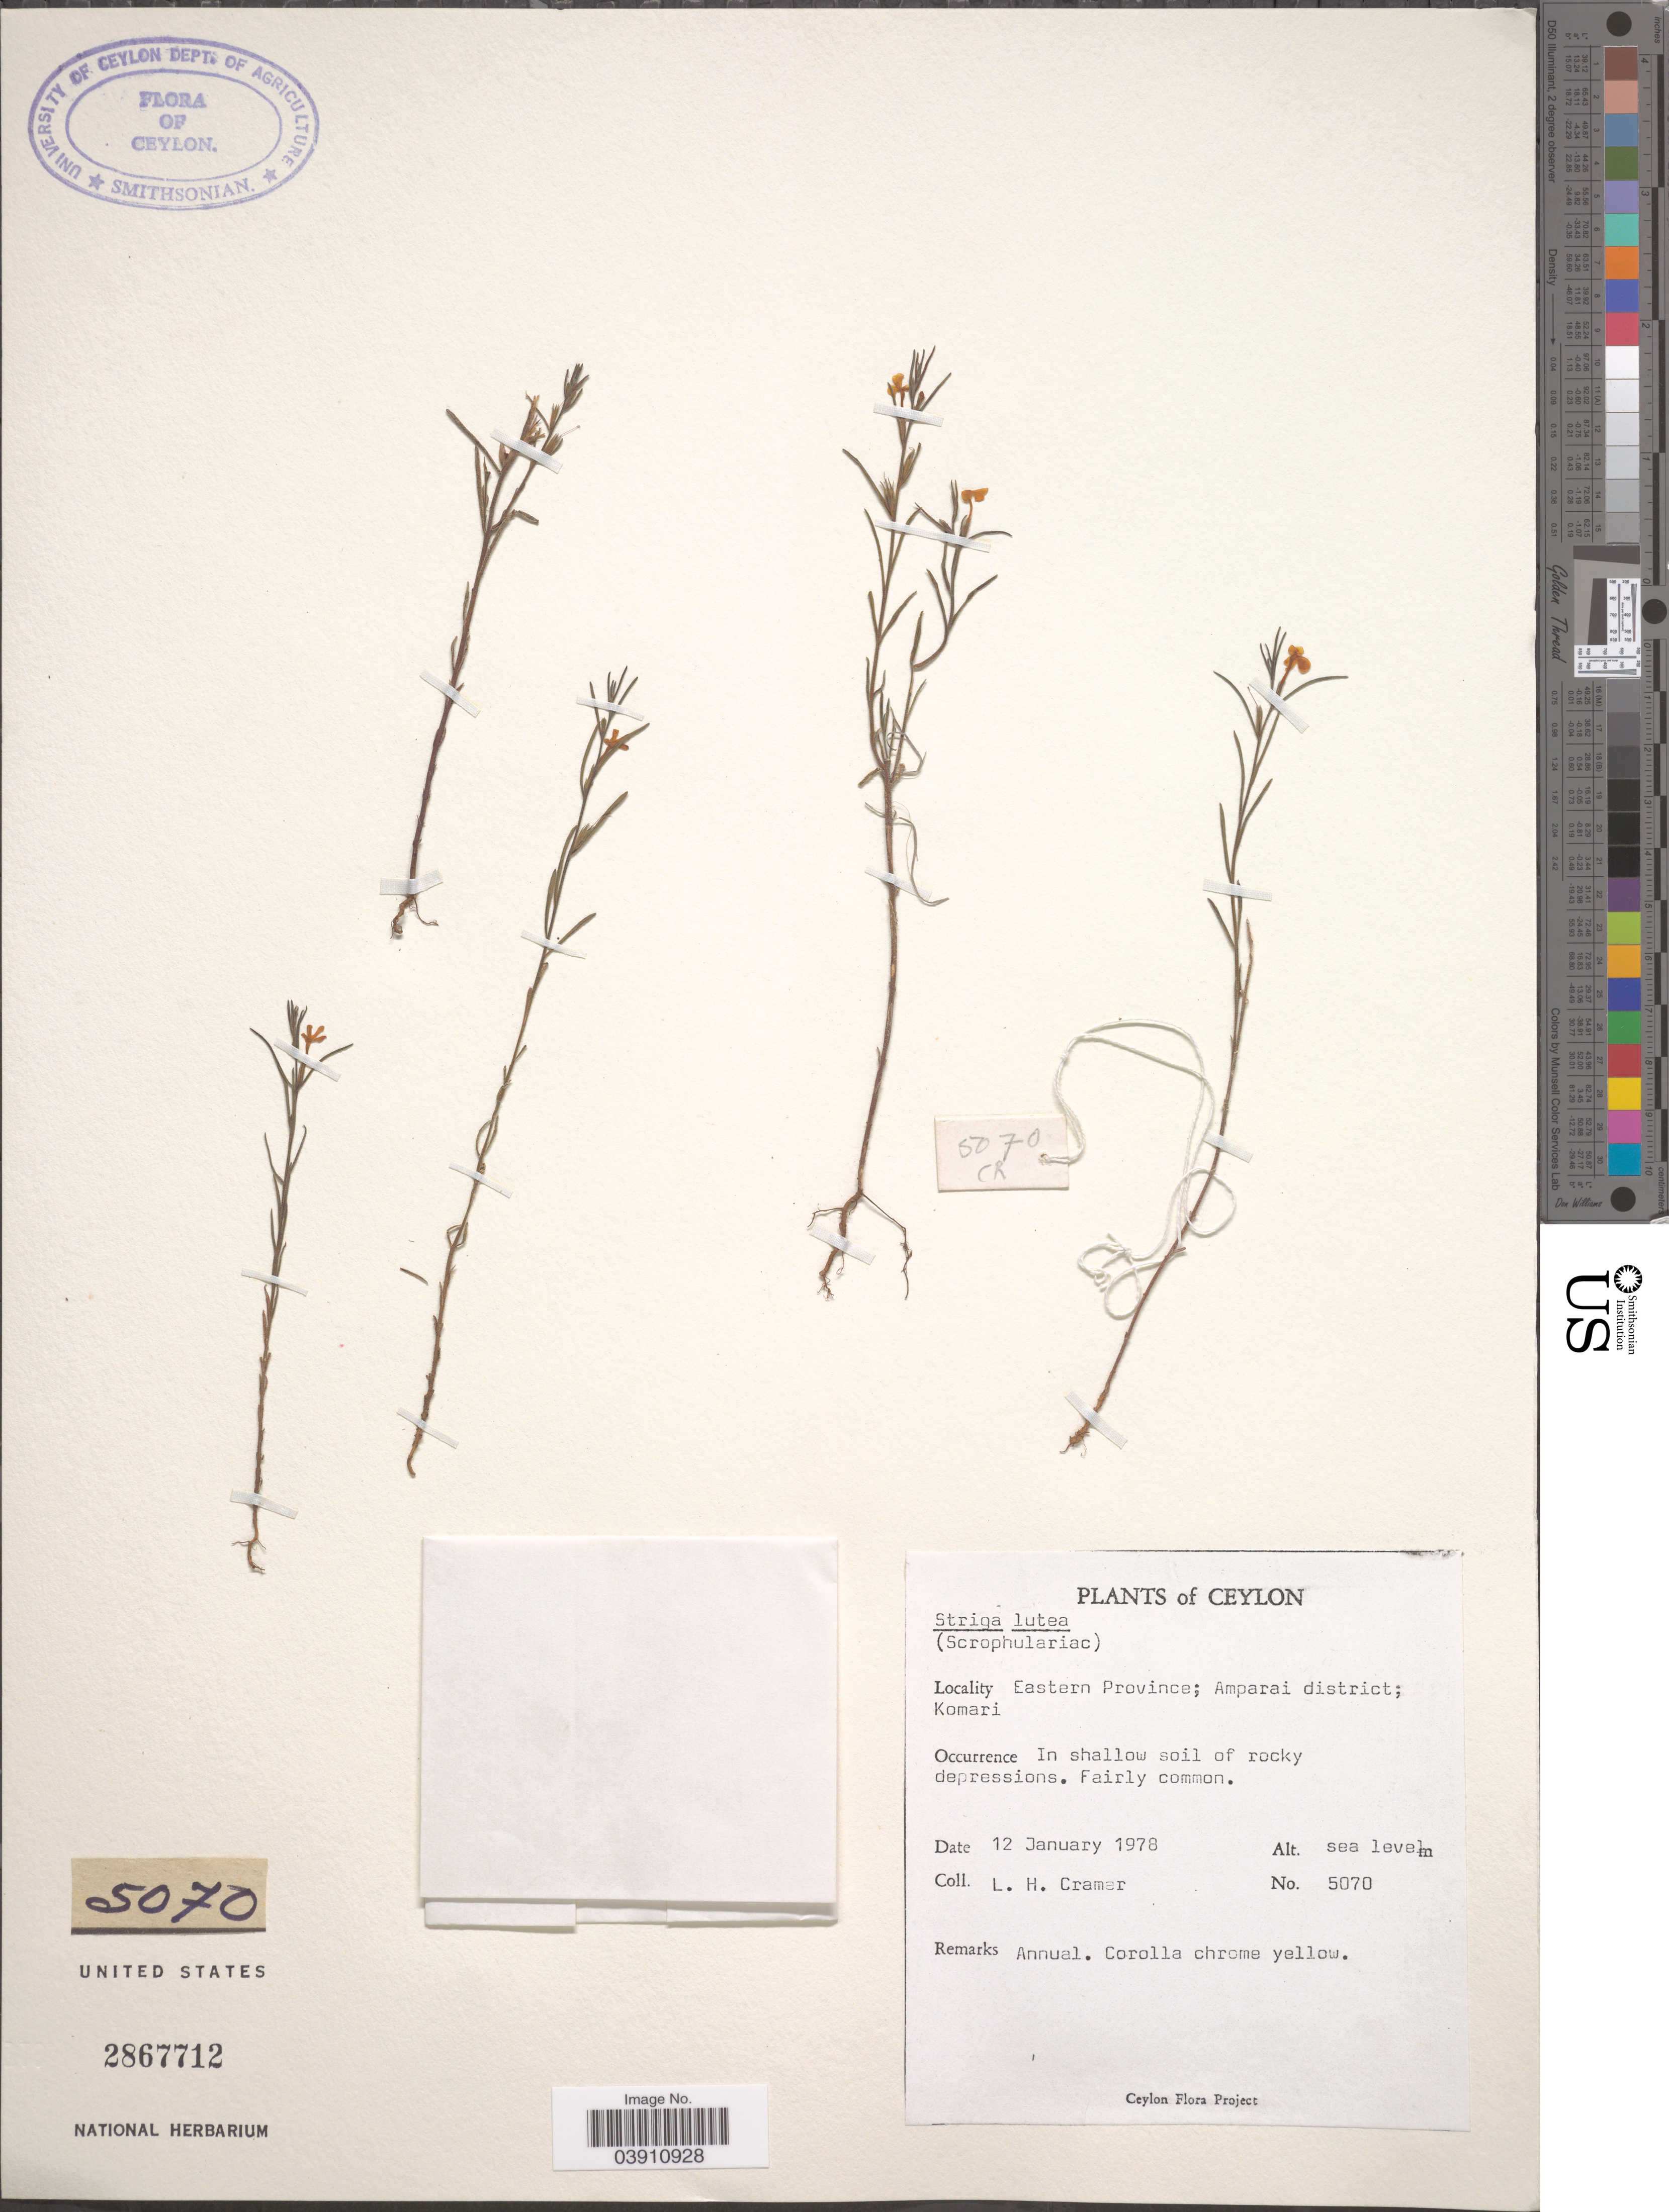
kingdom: Plantae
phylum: Tracheophyta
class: Magnoliopsida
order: Lamiales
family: Orobanchaceae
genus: Striga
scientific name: Striga lutea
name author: Lour.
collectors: L. H. Cramer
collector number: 5070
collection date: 1978-01-12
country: Sri Lanka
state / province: Eastern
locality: Ceylon. Amparai district; Komari.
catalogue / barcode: US 2867712